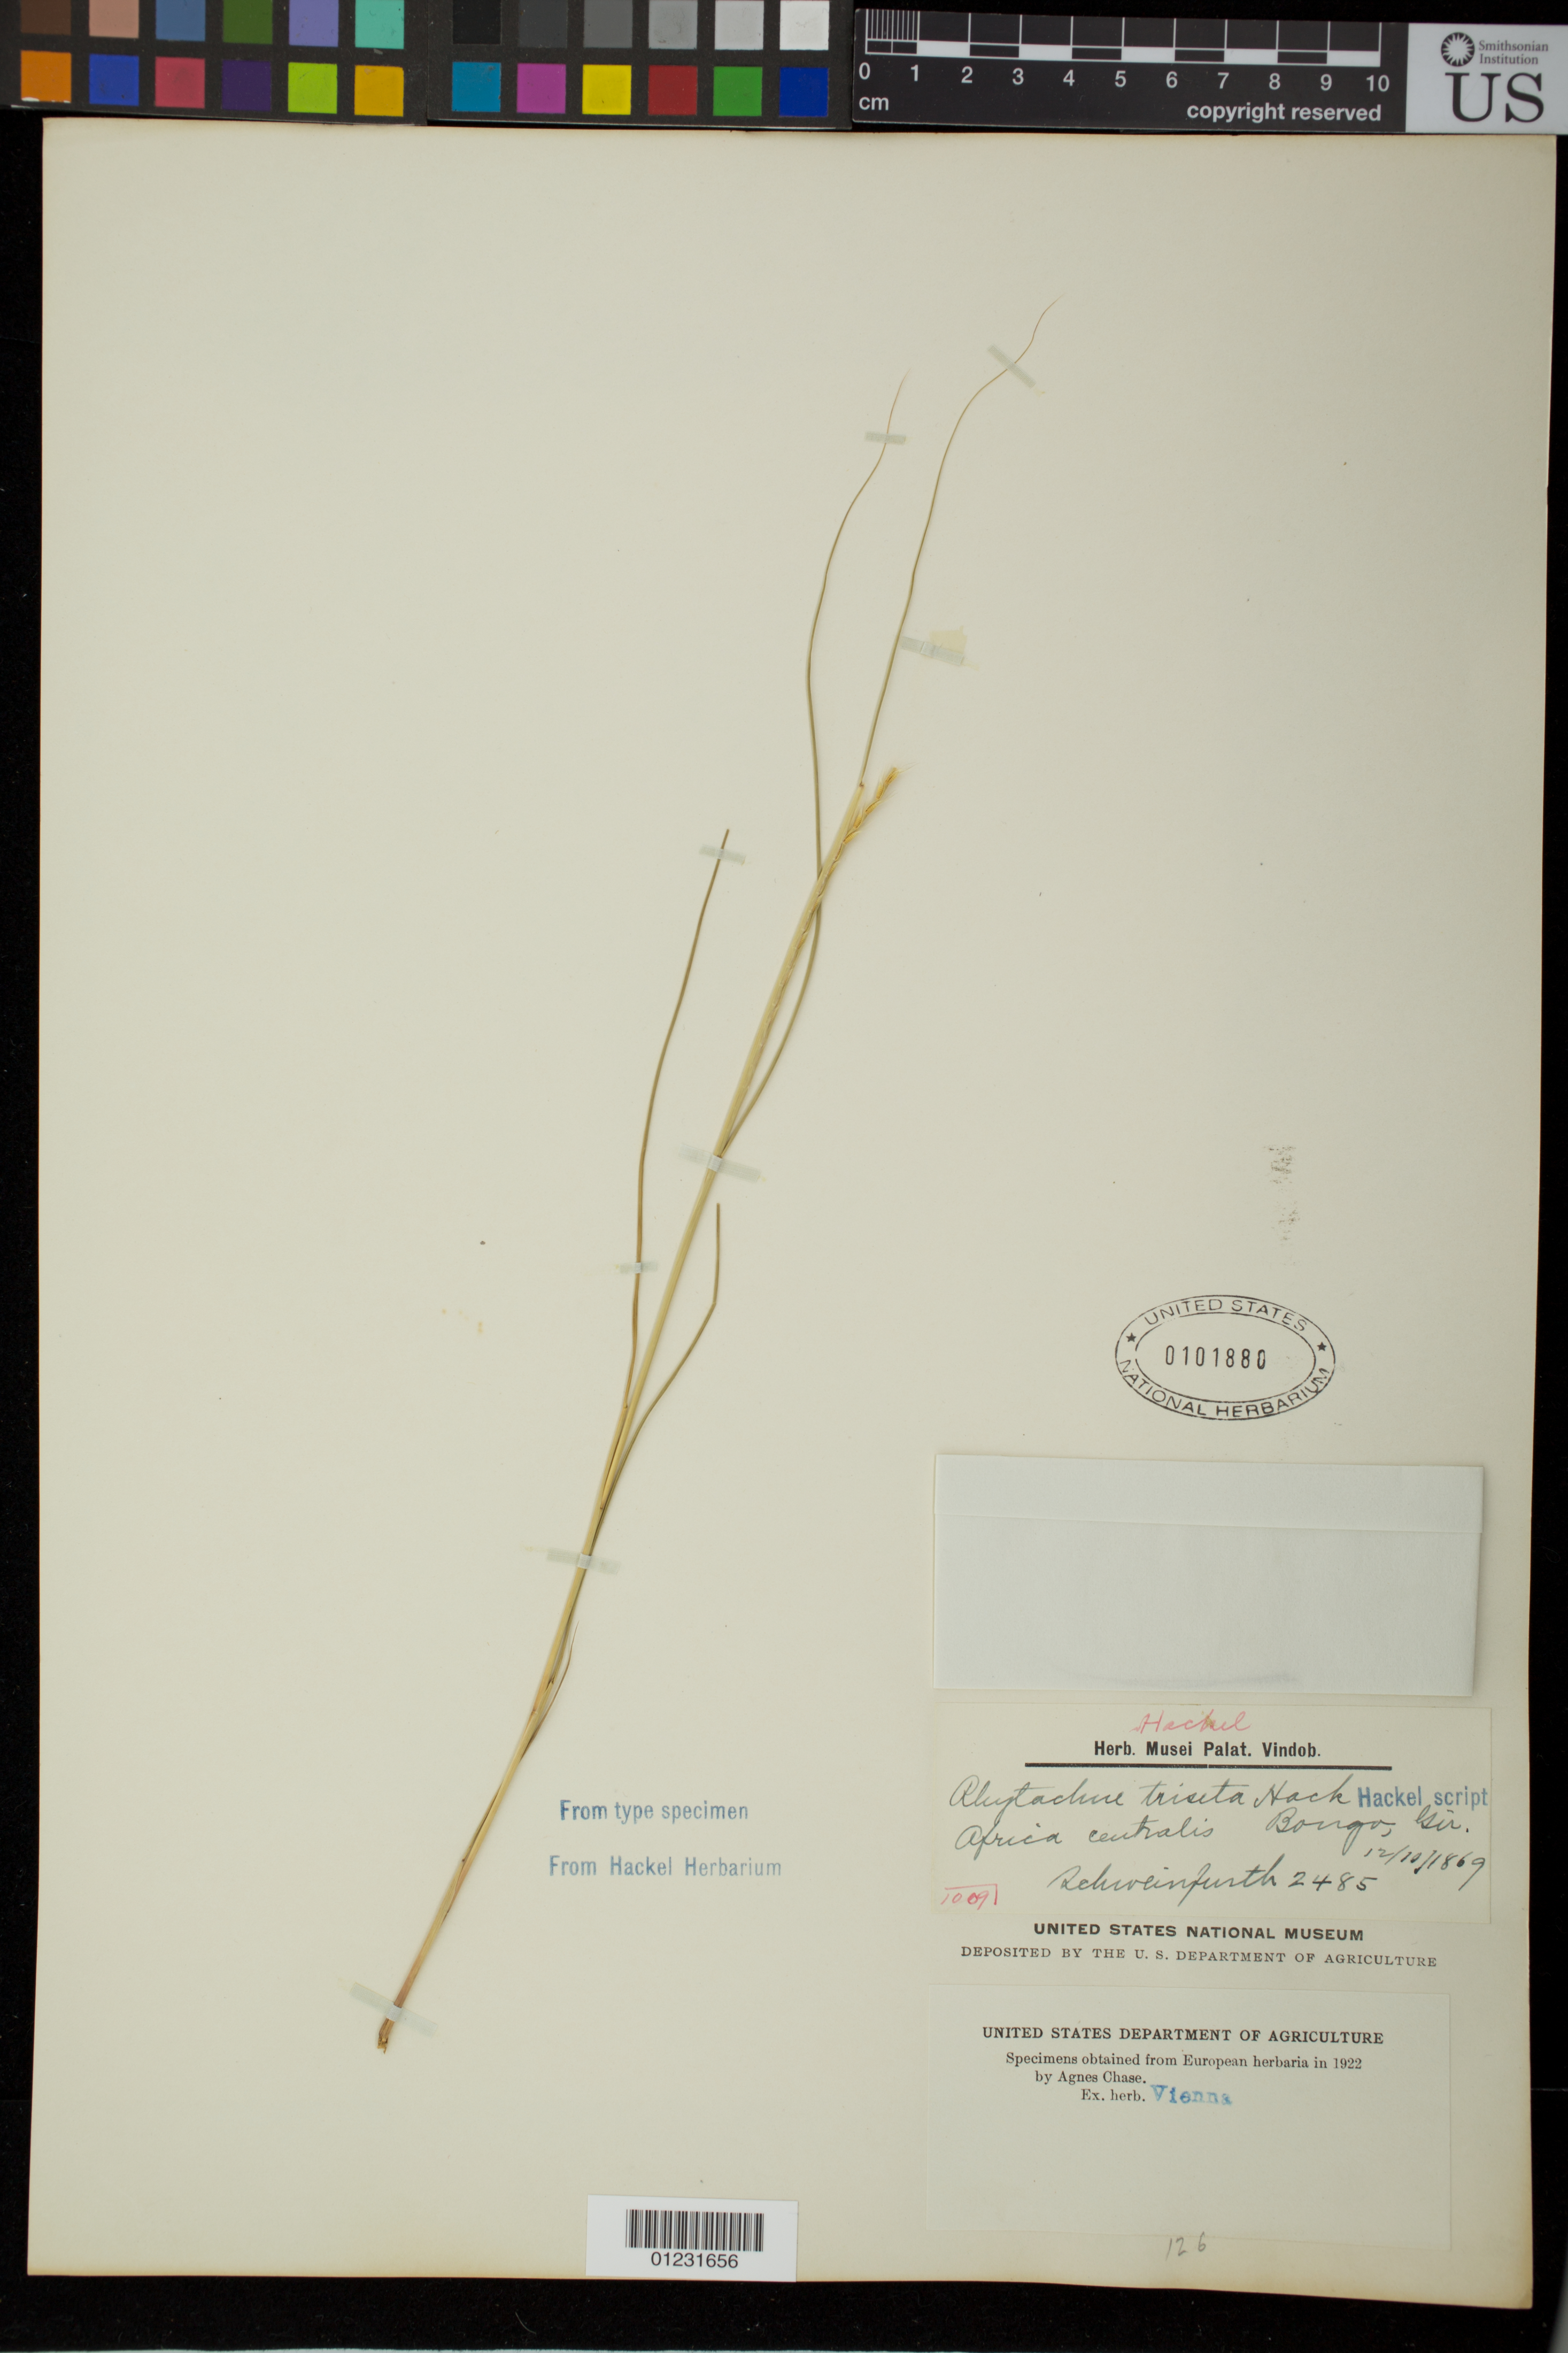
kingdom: Plantae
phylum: Tracheophyta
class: Liliopsida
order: Poales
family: Poaceae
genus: Rhytachne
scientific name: Rhytachne triseta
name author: Hack.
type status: Isotype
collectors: G. A. Schweinfurth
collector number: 2485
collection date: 1869-10-12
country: Sudan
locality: Africa centralis, Bongo.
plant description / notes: Fragmentary material of type specimen ex herb. Vienna.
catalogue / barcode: US 101880